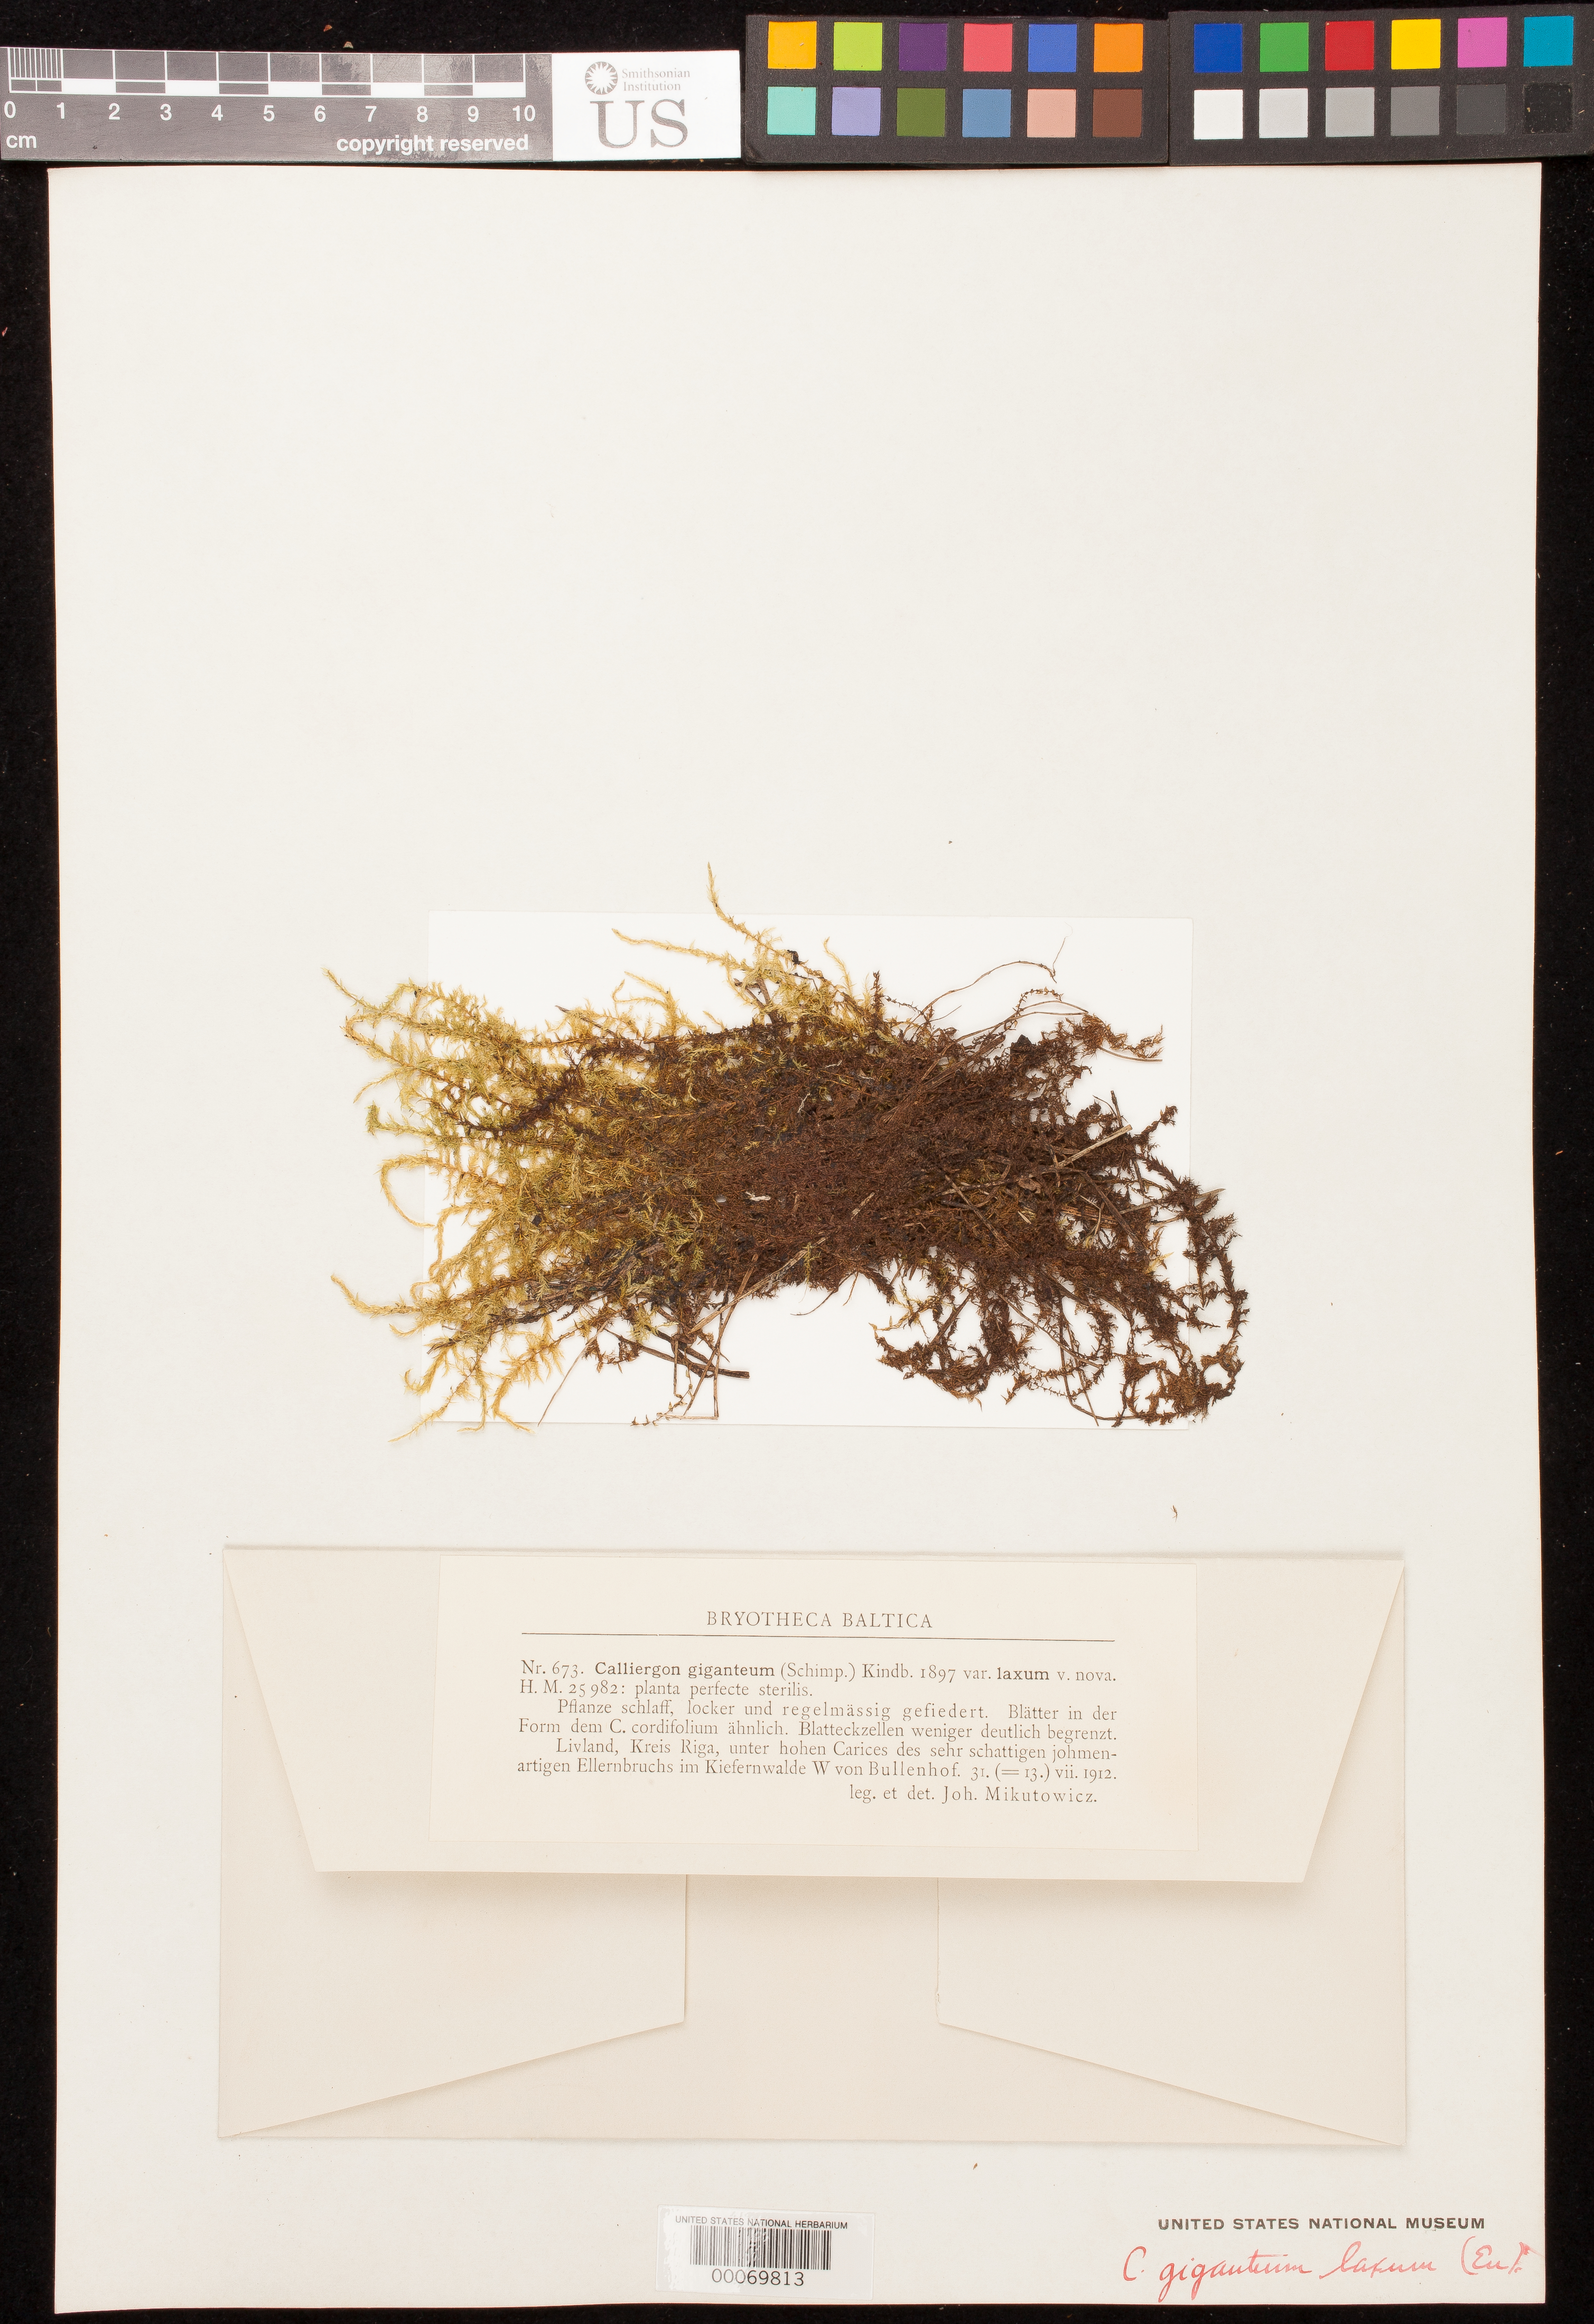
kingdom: Plantae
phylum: Bryophyta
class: Bryopsida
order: Hypnales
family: Calliergonaceae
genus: Calliergon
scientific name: Calliergon giganteum var. laxum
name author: Mikut.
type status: Isotype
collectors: J. M. Mikutowicz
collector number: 673 Bry. Balt.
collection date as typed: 13 Jul 1912 to 31 Jul 1912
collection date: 1912-07-13/1912-07-31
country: Latvia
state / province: Riga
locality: Kreis Riga. [Riga District]